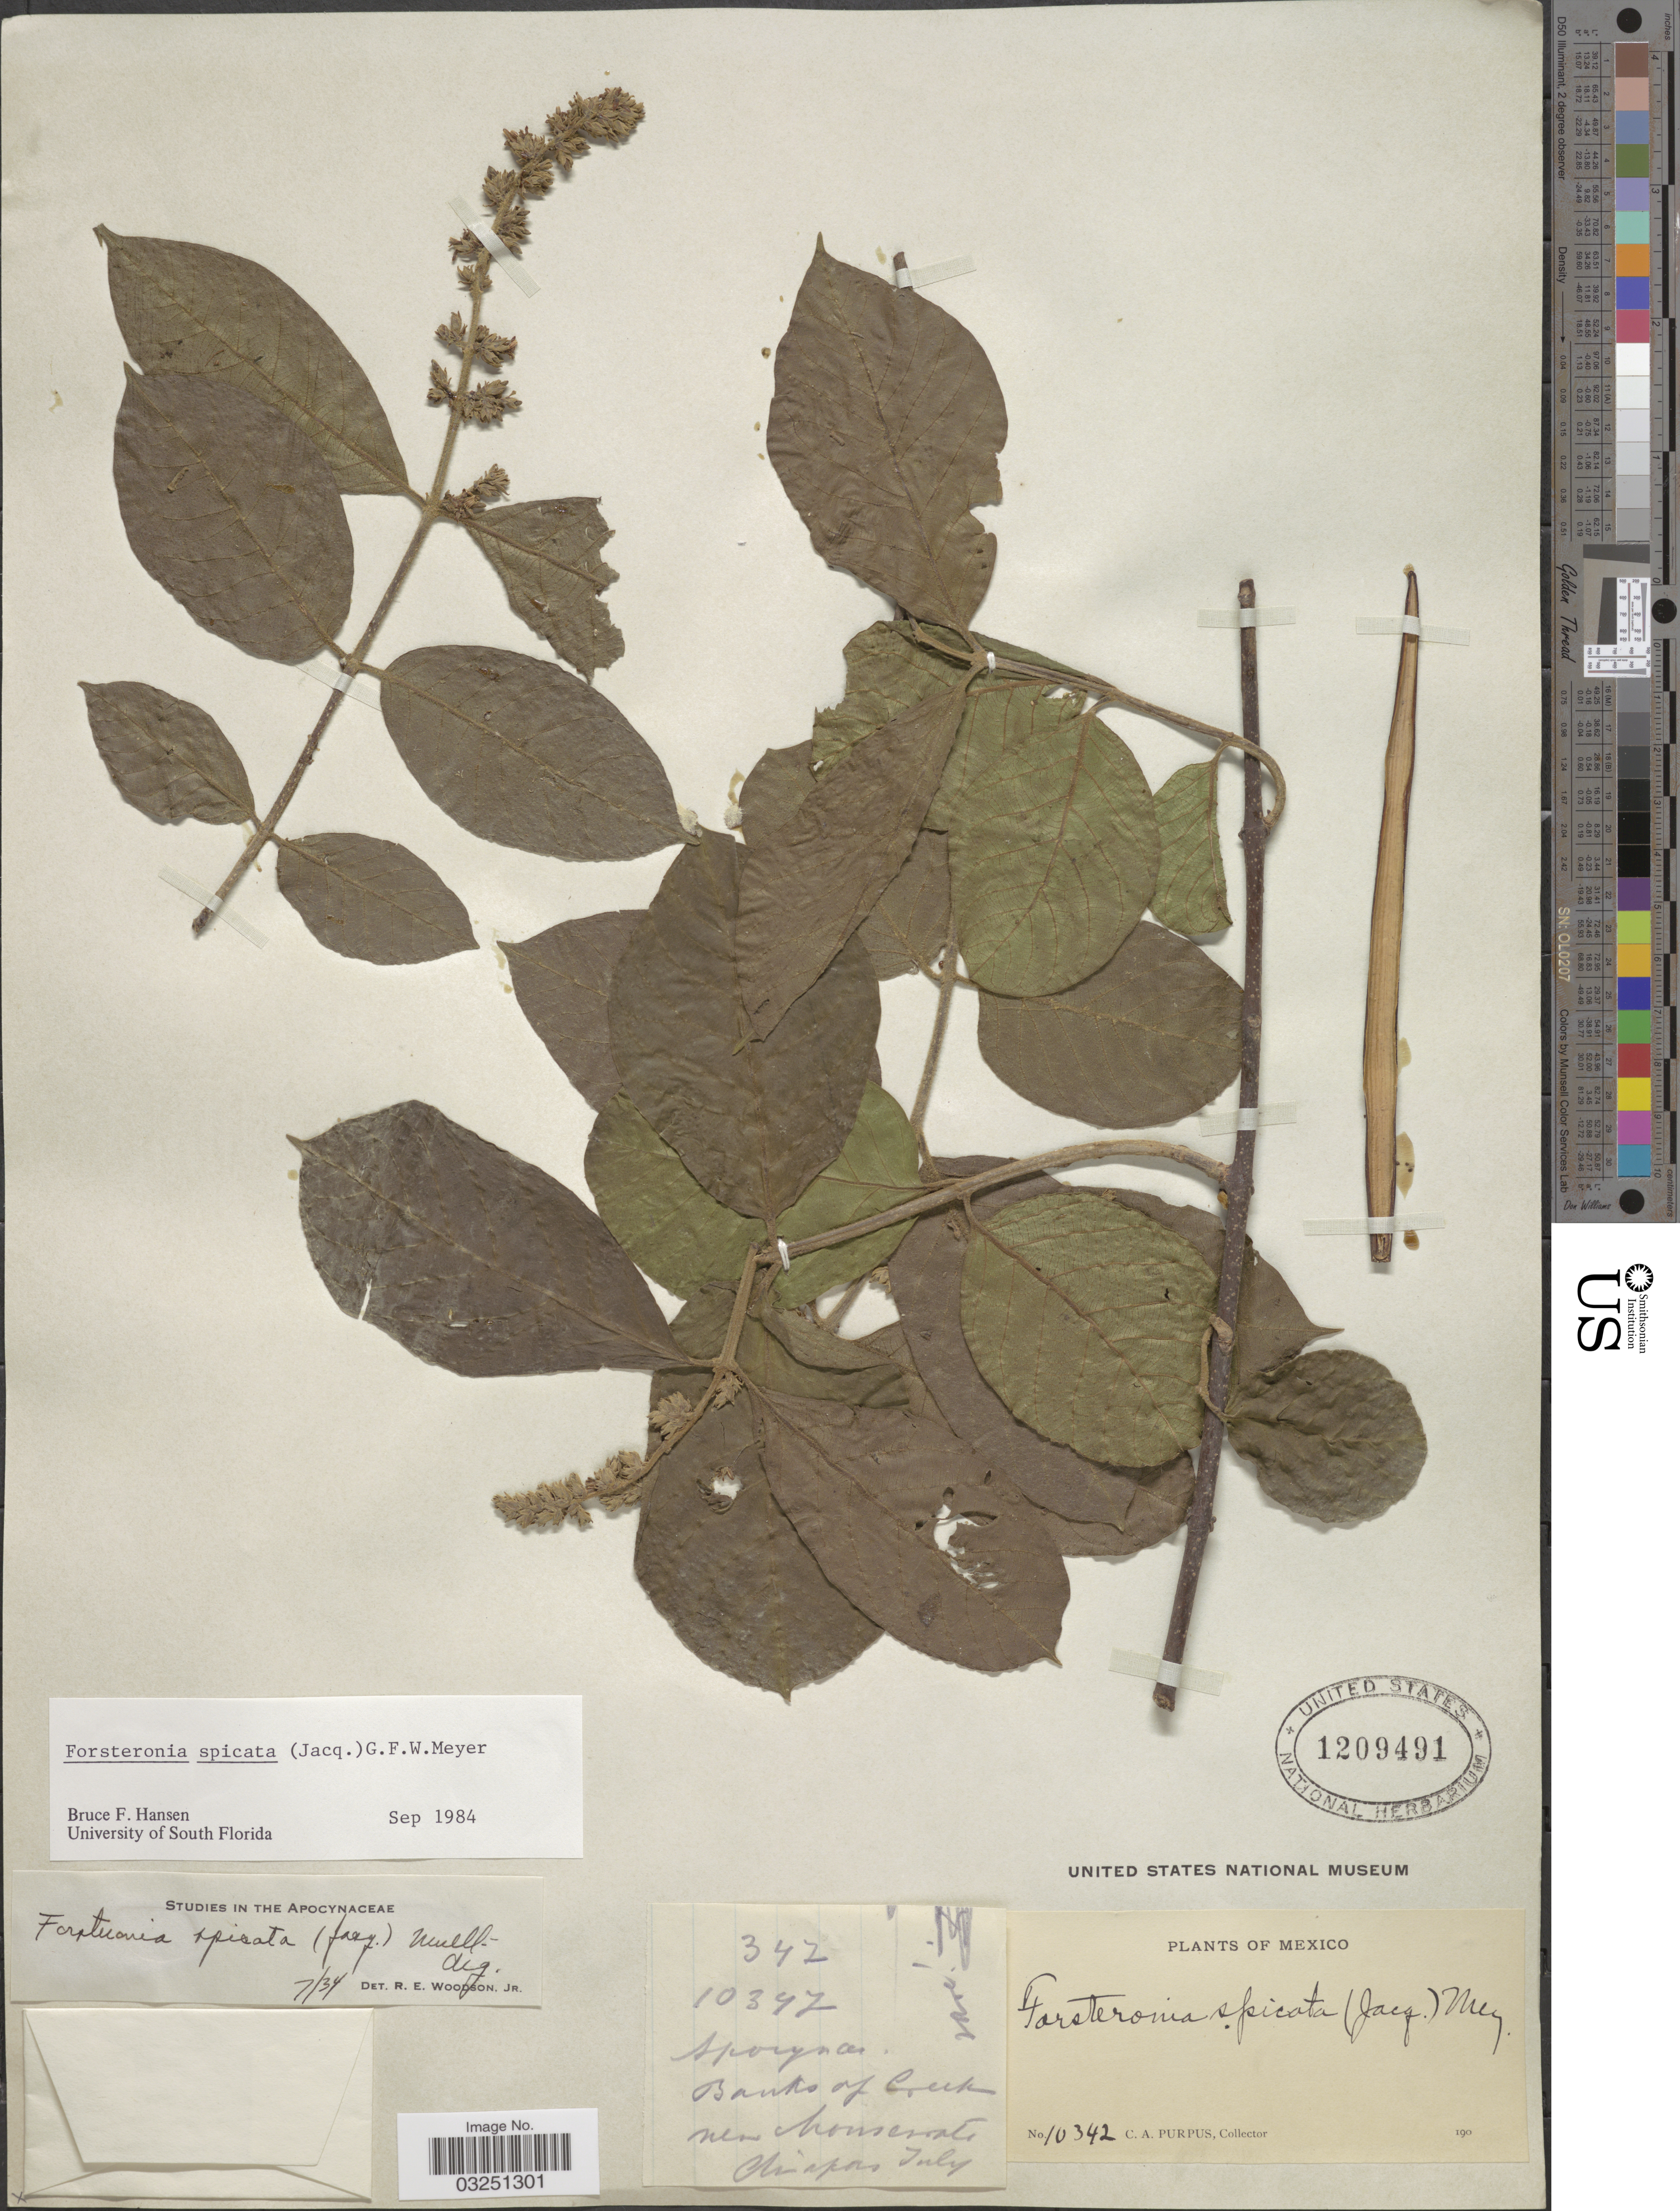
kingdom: Plantae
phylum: Tracheophyta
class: Magnoliopsida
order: Gentianales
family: Apocynaceae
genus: Forsteronia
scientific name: Forsteronia spicata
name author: (Jacq.) G. Mey.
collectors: C. A. Purpus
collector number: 10342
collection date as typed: July 190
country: Mexico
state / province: Chiapas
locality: Banks of Creek near Monserate.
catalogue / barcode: US 1209491